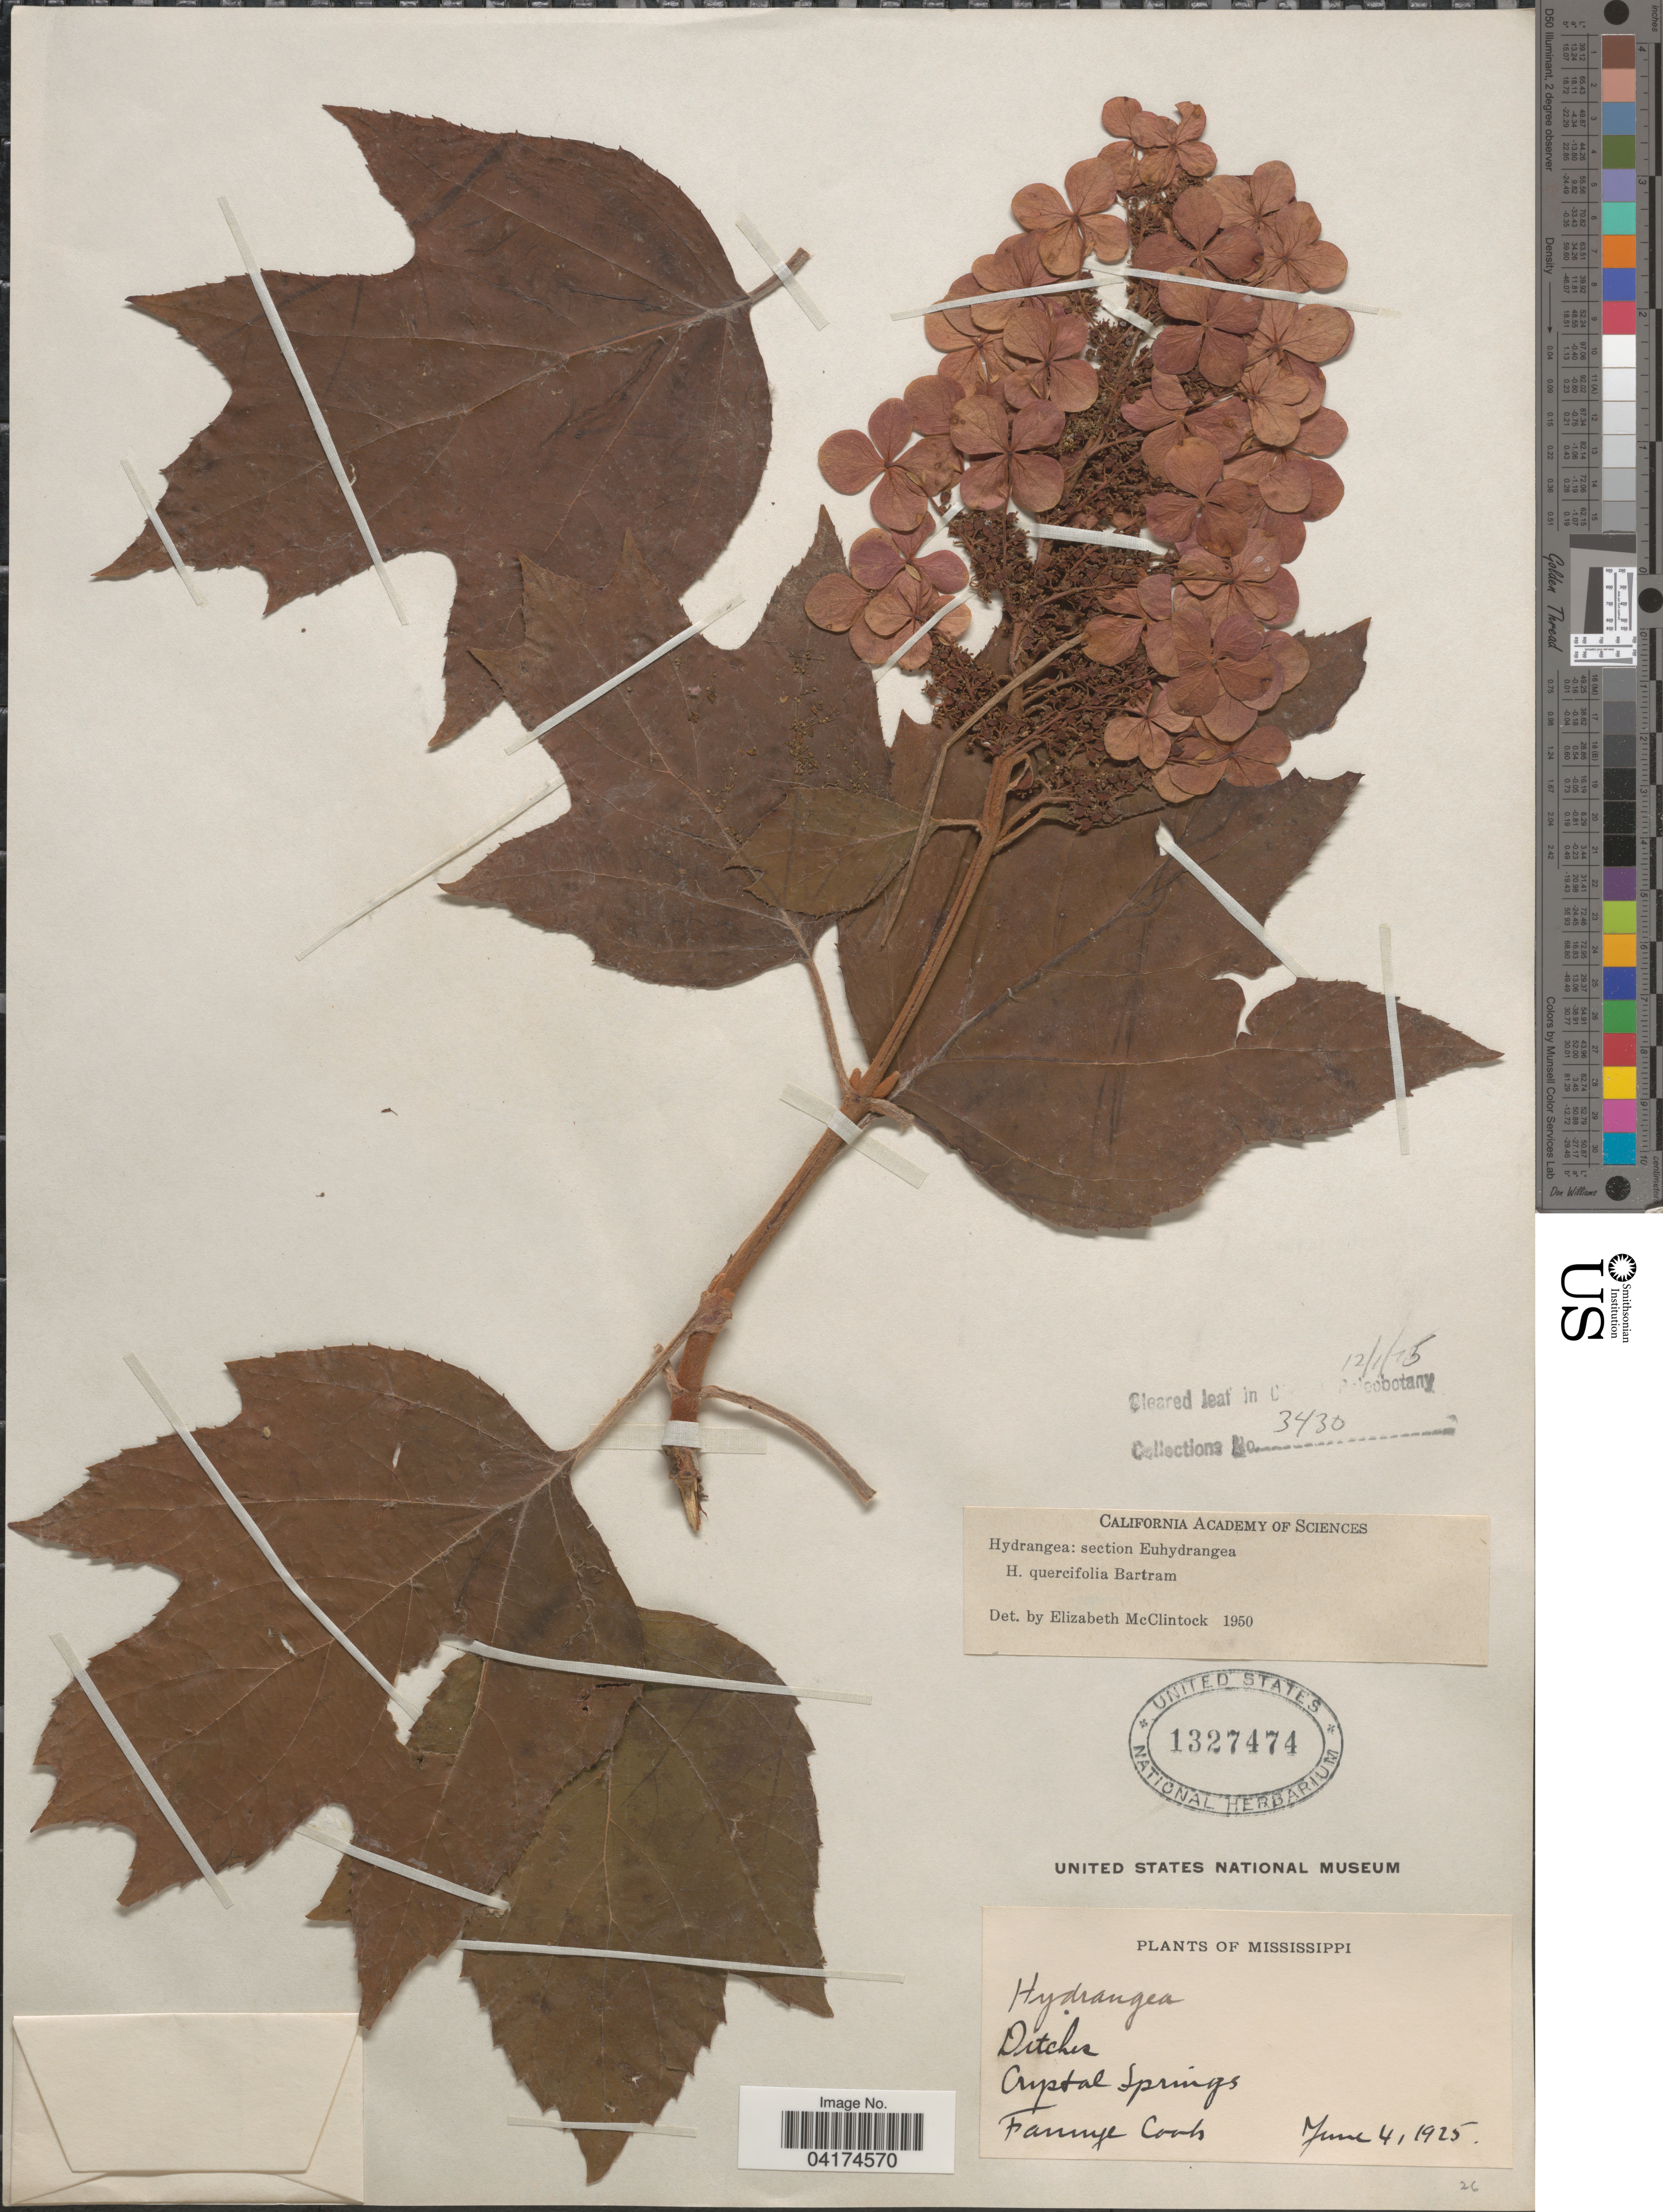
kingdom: Plantae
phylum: Tracheophyta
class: Magnoliopsida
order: Cornales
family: Hydrangeaceae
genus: Hydrangea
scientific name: Hydrangea quercifolia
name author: W. Bartram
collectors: F. A. Cook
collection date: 1925-06-04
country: United States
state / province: Mississippi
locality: Crystal Springs.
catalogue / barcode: US 1327474